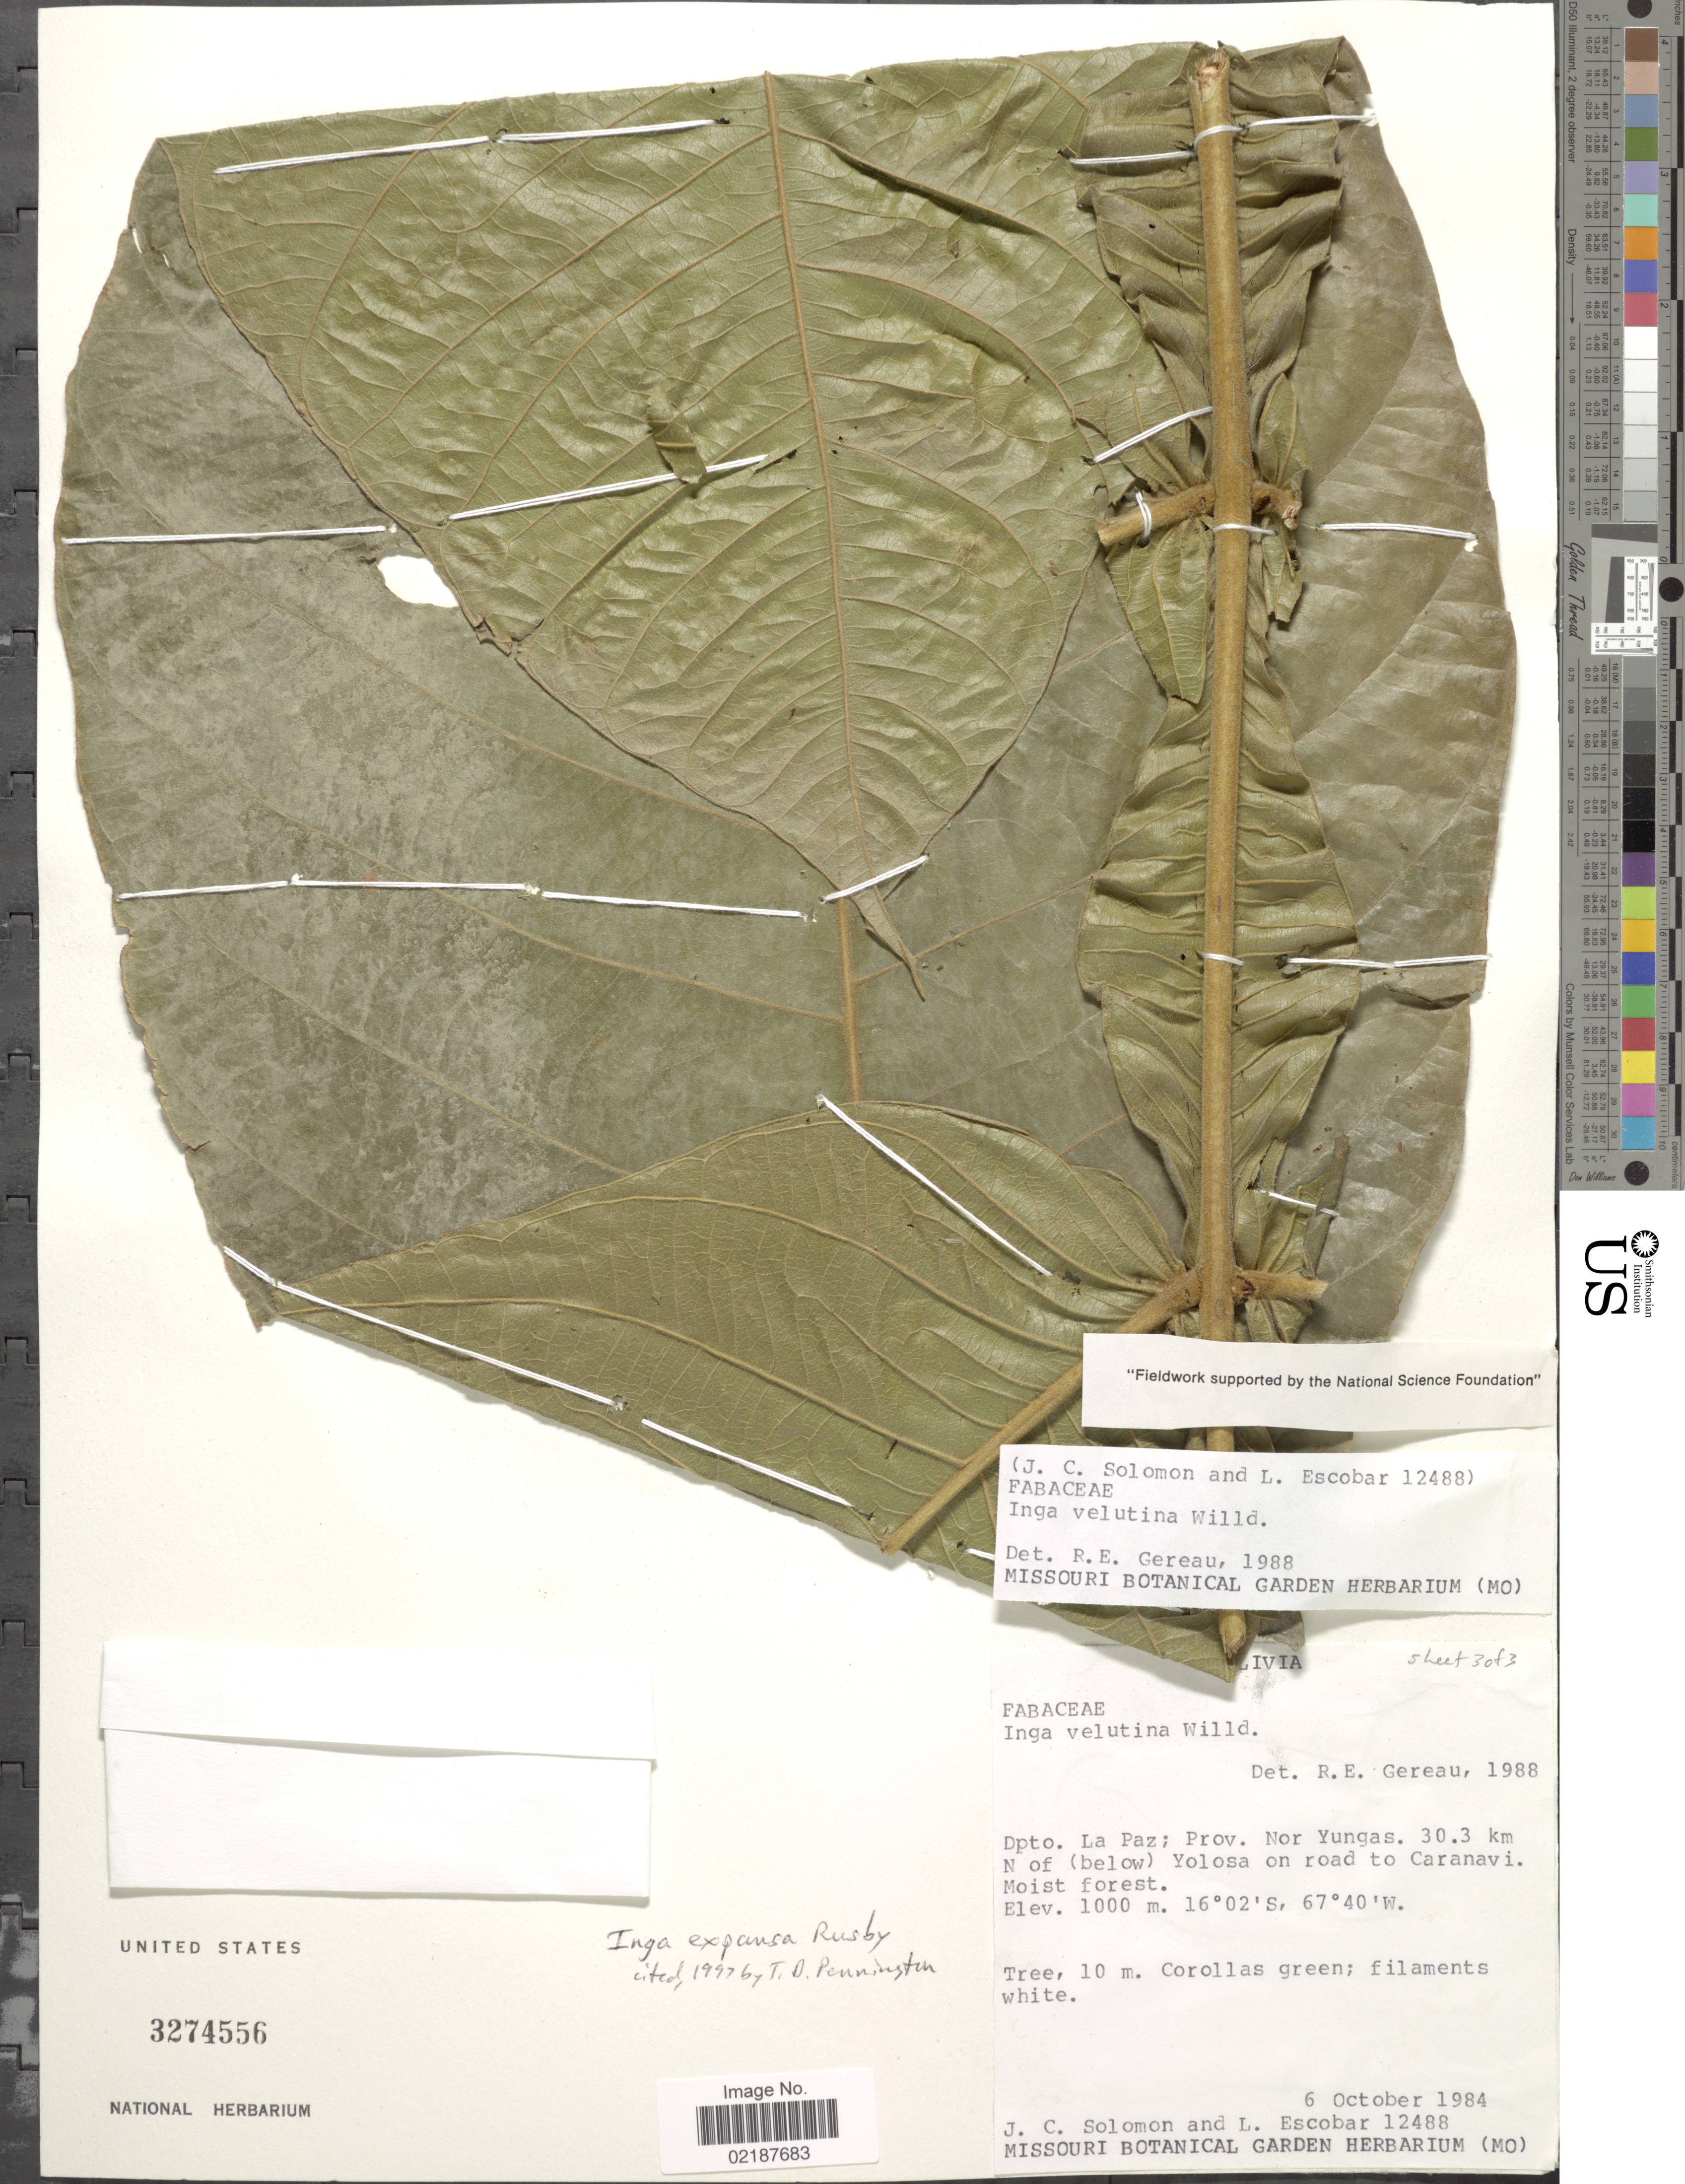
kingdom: Plantae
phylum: Tracheophyta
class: Magnoliopsida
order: Fabales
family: Fabaceae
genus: Inga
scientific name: Inga expansa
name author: Rusby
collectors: J. C. Solomon & L. Escobar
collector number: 12488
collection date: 1984-10-06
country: Bolivia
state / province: La Paz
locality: Dpto. La Paz, Prov.: Nor Yungas, 30.3 km N of (below) Yolosa on road to Caranavi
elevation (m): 1000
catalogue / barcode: US 3274556